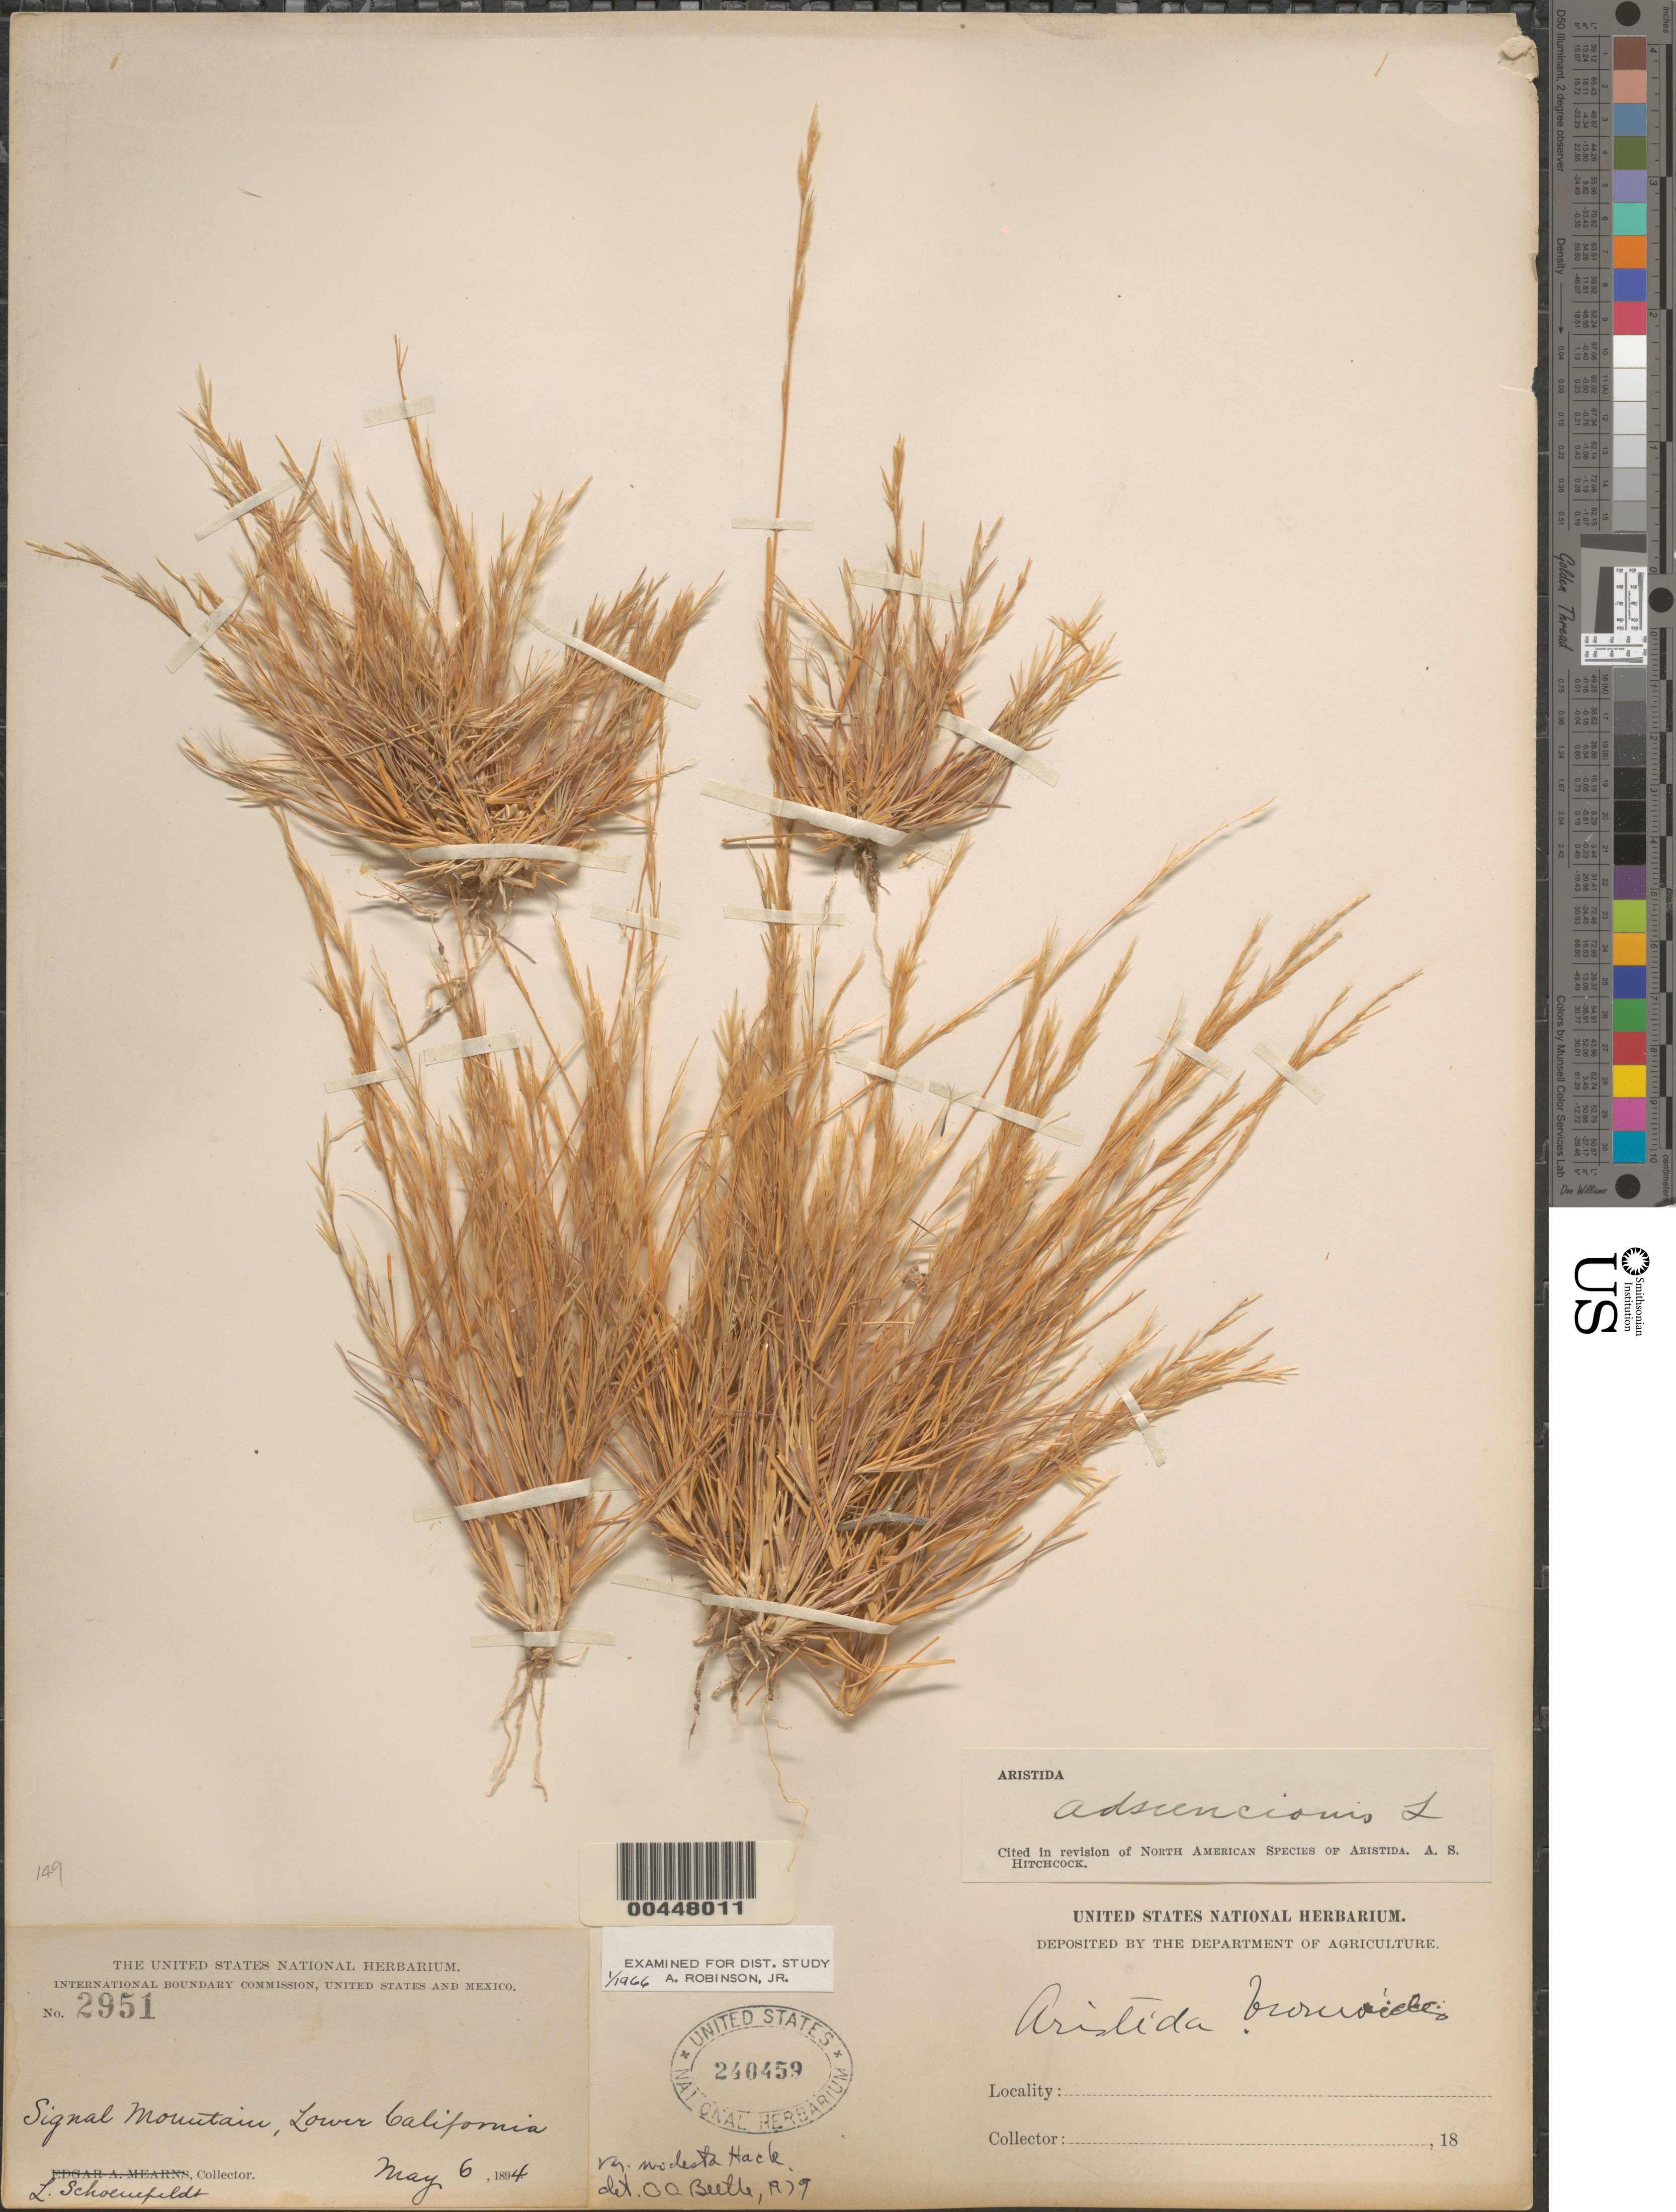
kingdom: Plantae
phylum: Tracheophyta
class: Liliopsida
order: Poales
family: Poaceae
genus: Aristida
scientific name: Aristida adscensionis var. modesta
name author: Hack. in Stuck.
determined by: Beetle, Alan A.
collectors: L. Schoenfeldt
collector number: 2951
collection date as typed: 6 May 1894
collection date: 1894-05-06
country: Mexico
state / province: Baja California Sur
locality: Signal Mountain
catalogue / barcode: US 240459